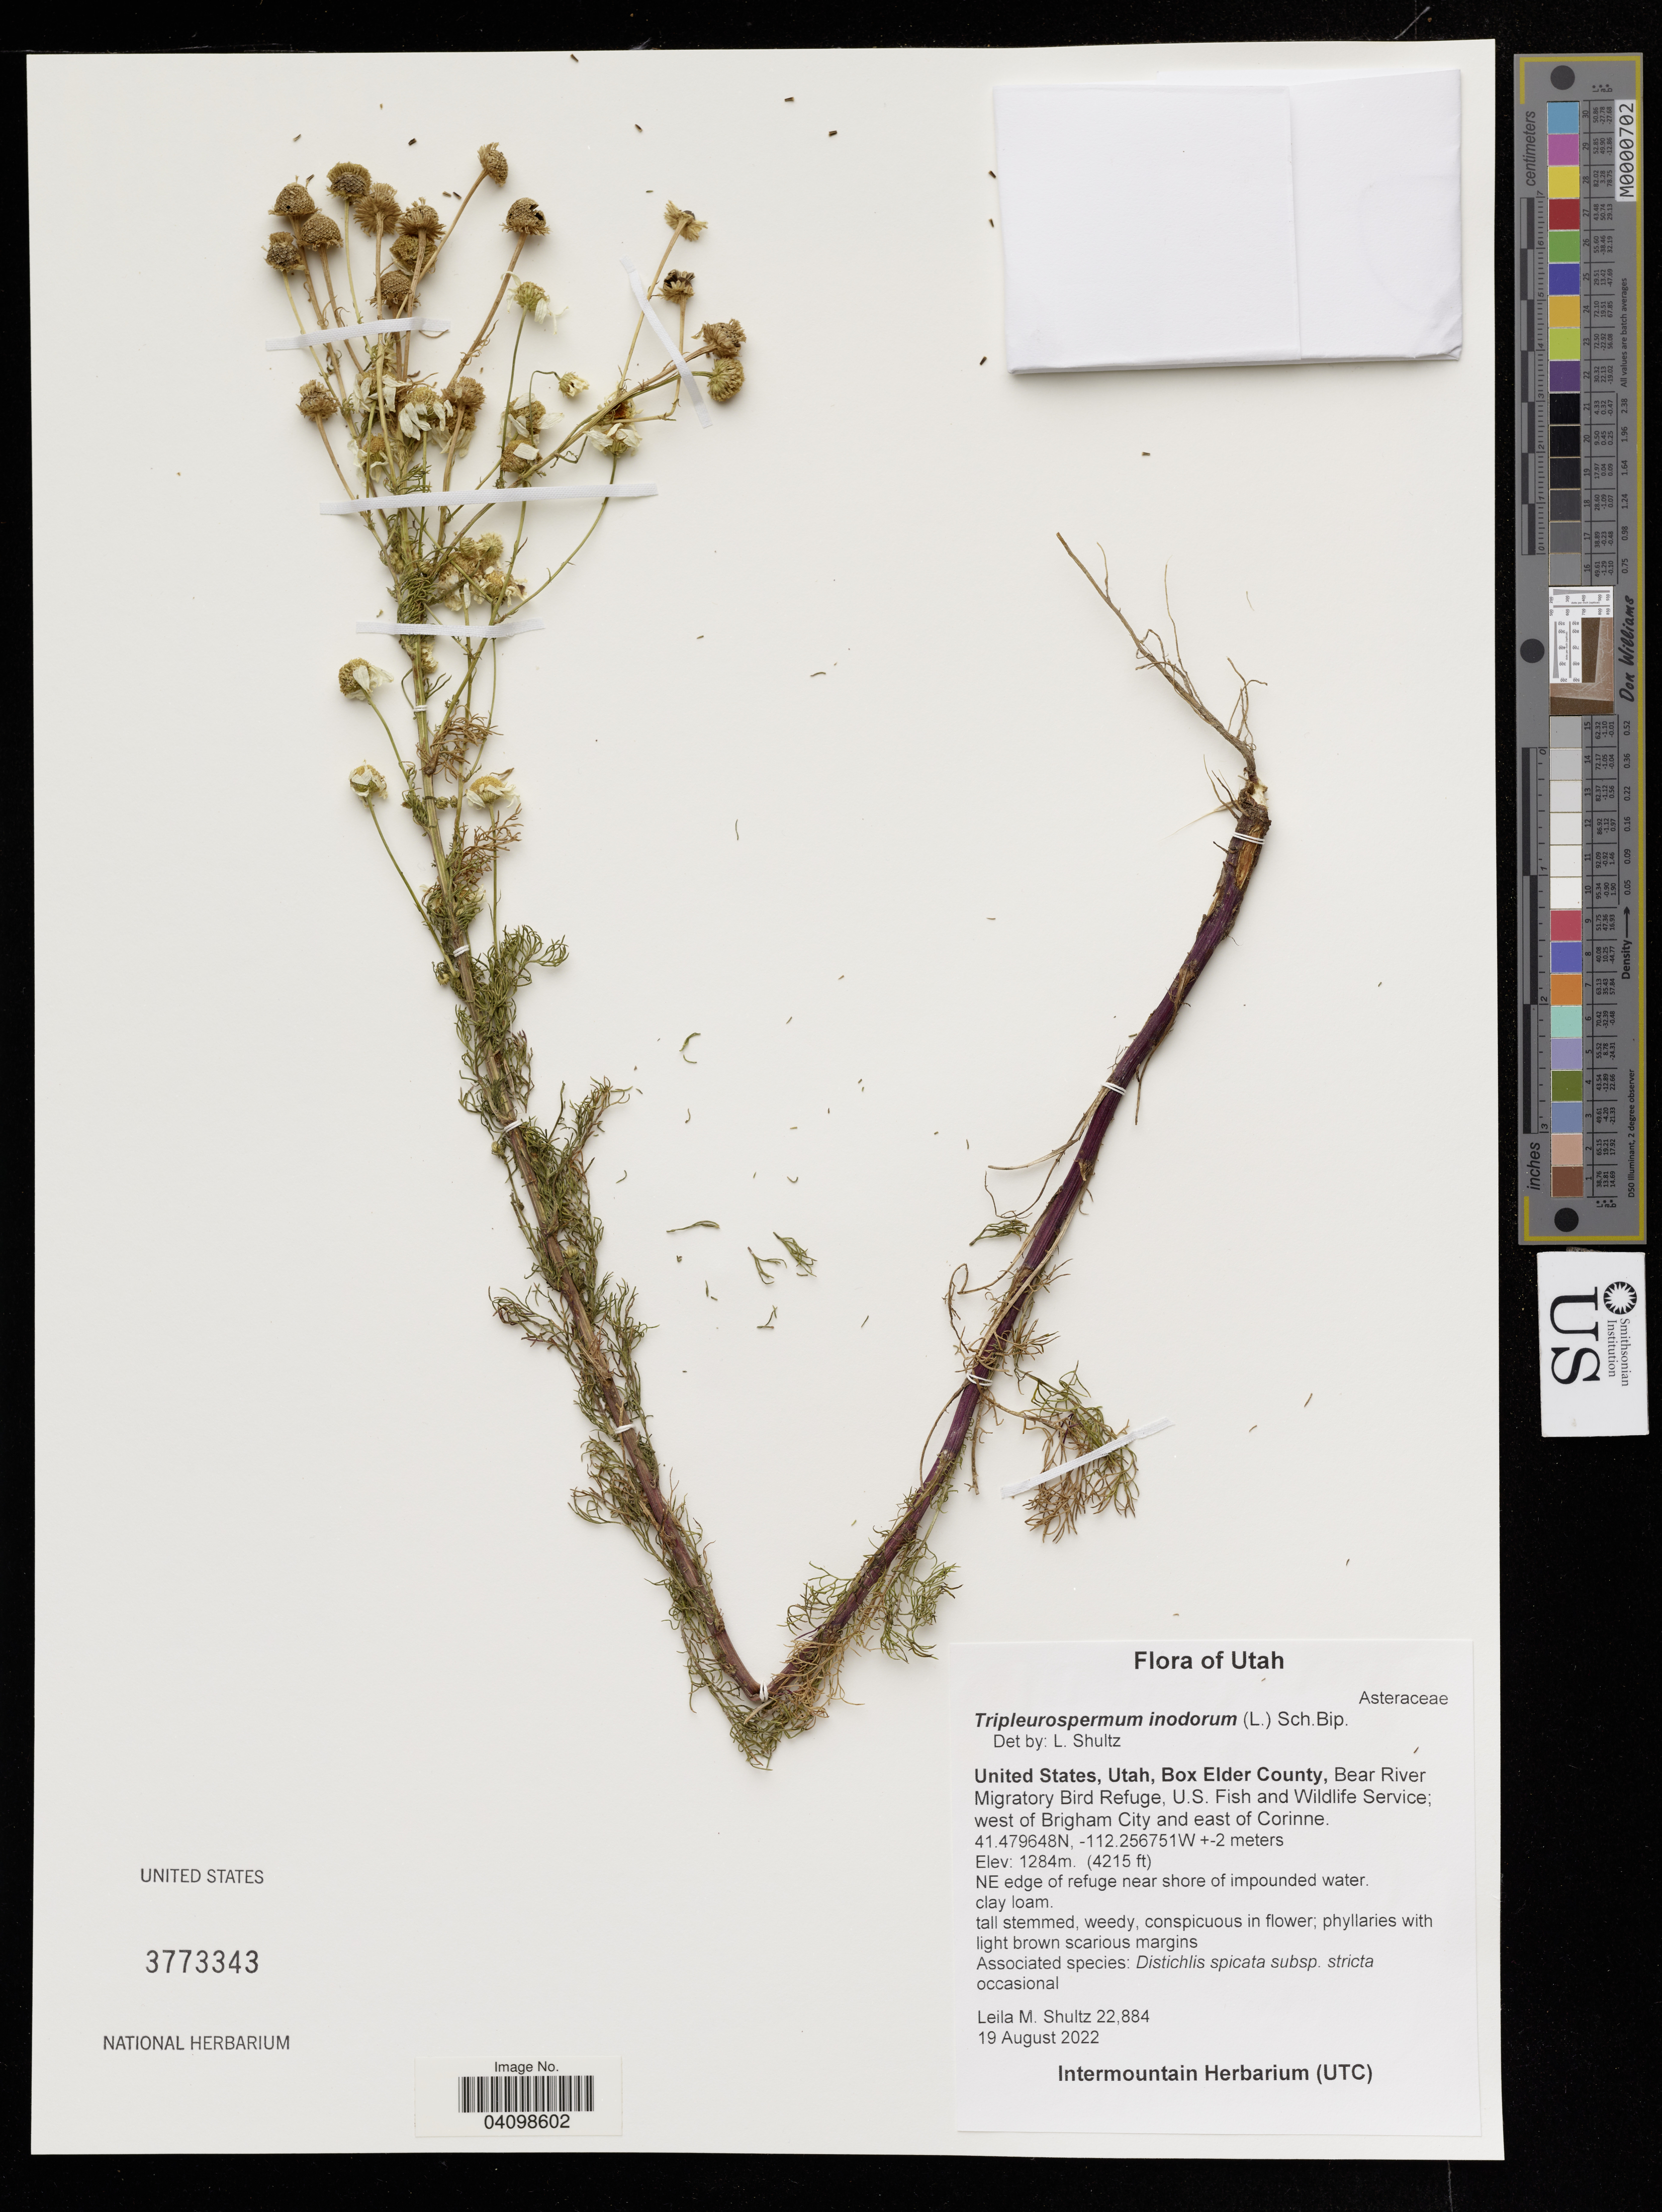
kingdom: Plantae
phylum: Tracheophyta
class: Magnoliopsida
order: Asterales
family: Asteraceae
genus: Tripleurospermum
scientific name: Tripleurospermum inodorum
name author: (L.) Sch. Bip.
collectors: L. Shultz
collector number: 22884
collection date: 2022-08-19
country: United States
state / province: Utah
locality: United States, Utah, Box Elder County, Bear River Migratory Bird Refuge, U.S. Fish and Wildlife Service; west of Brigham City and east of Corinne.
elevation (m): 1284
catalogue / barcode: US 3773343